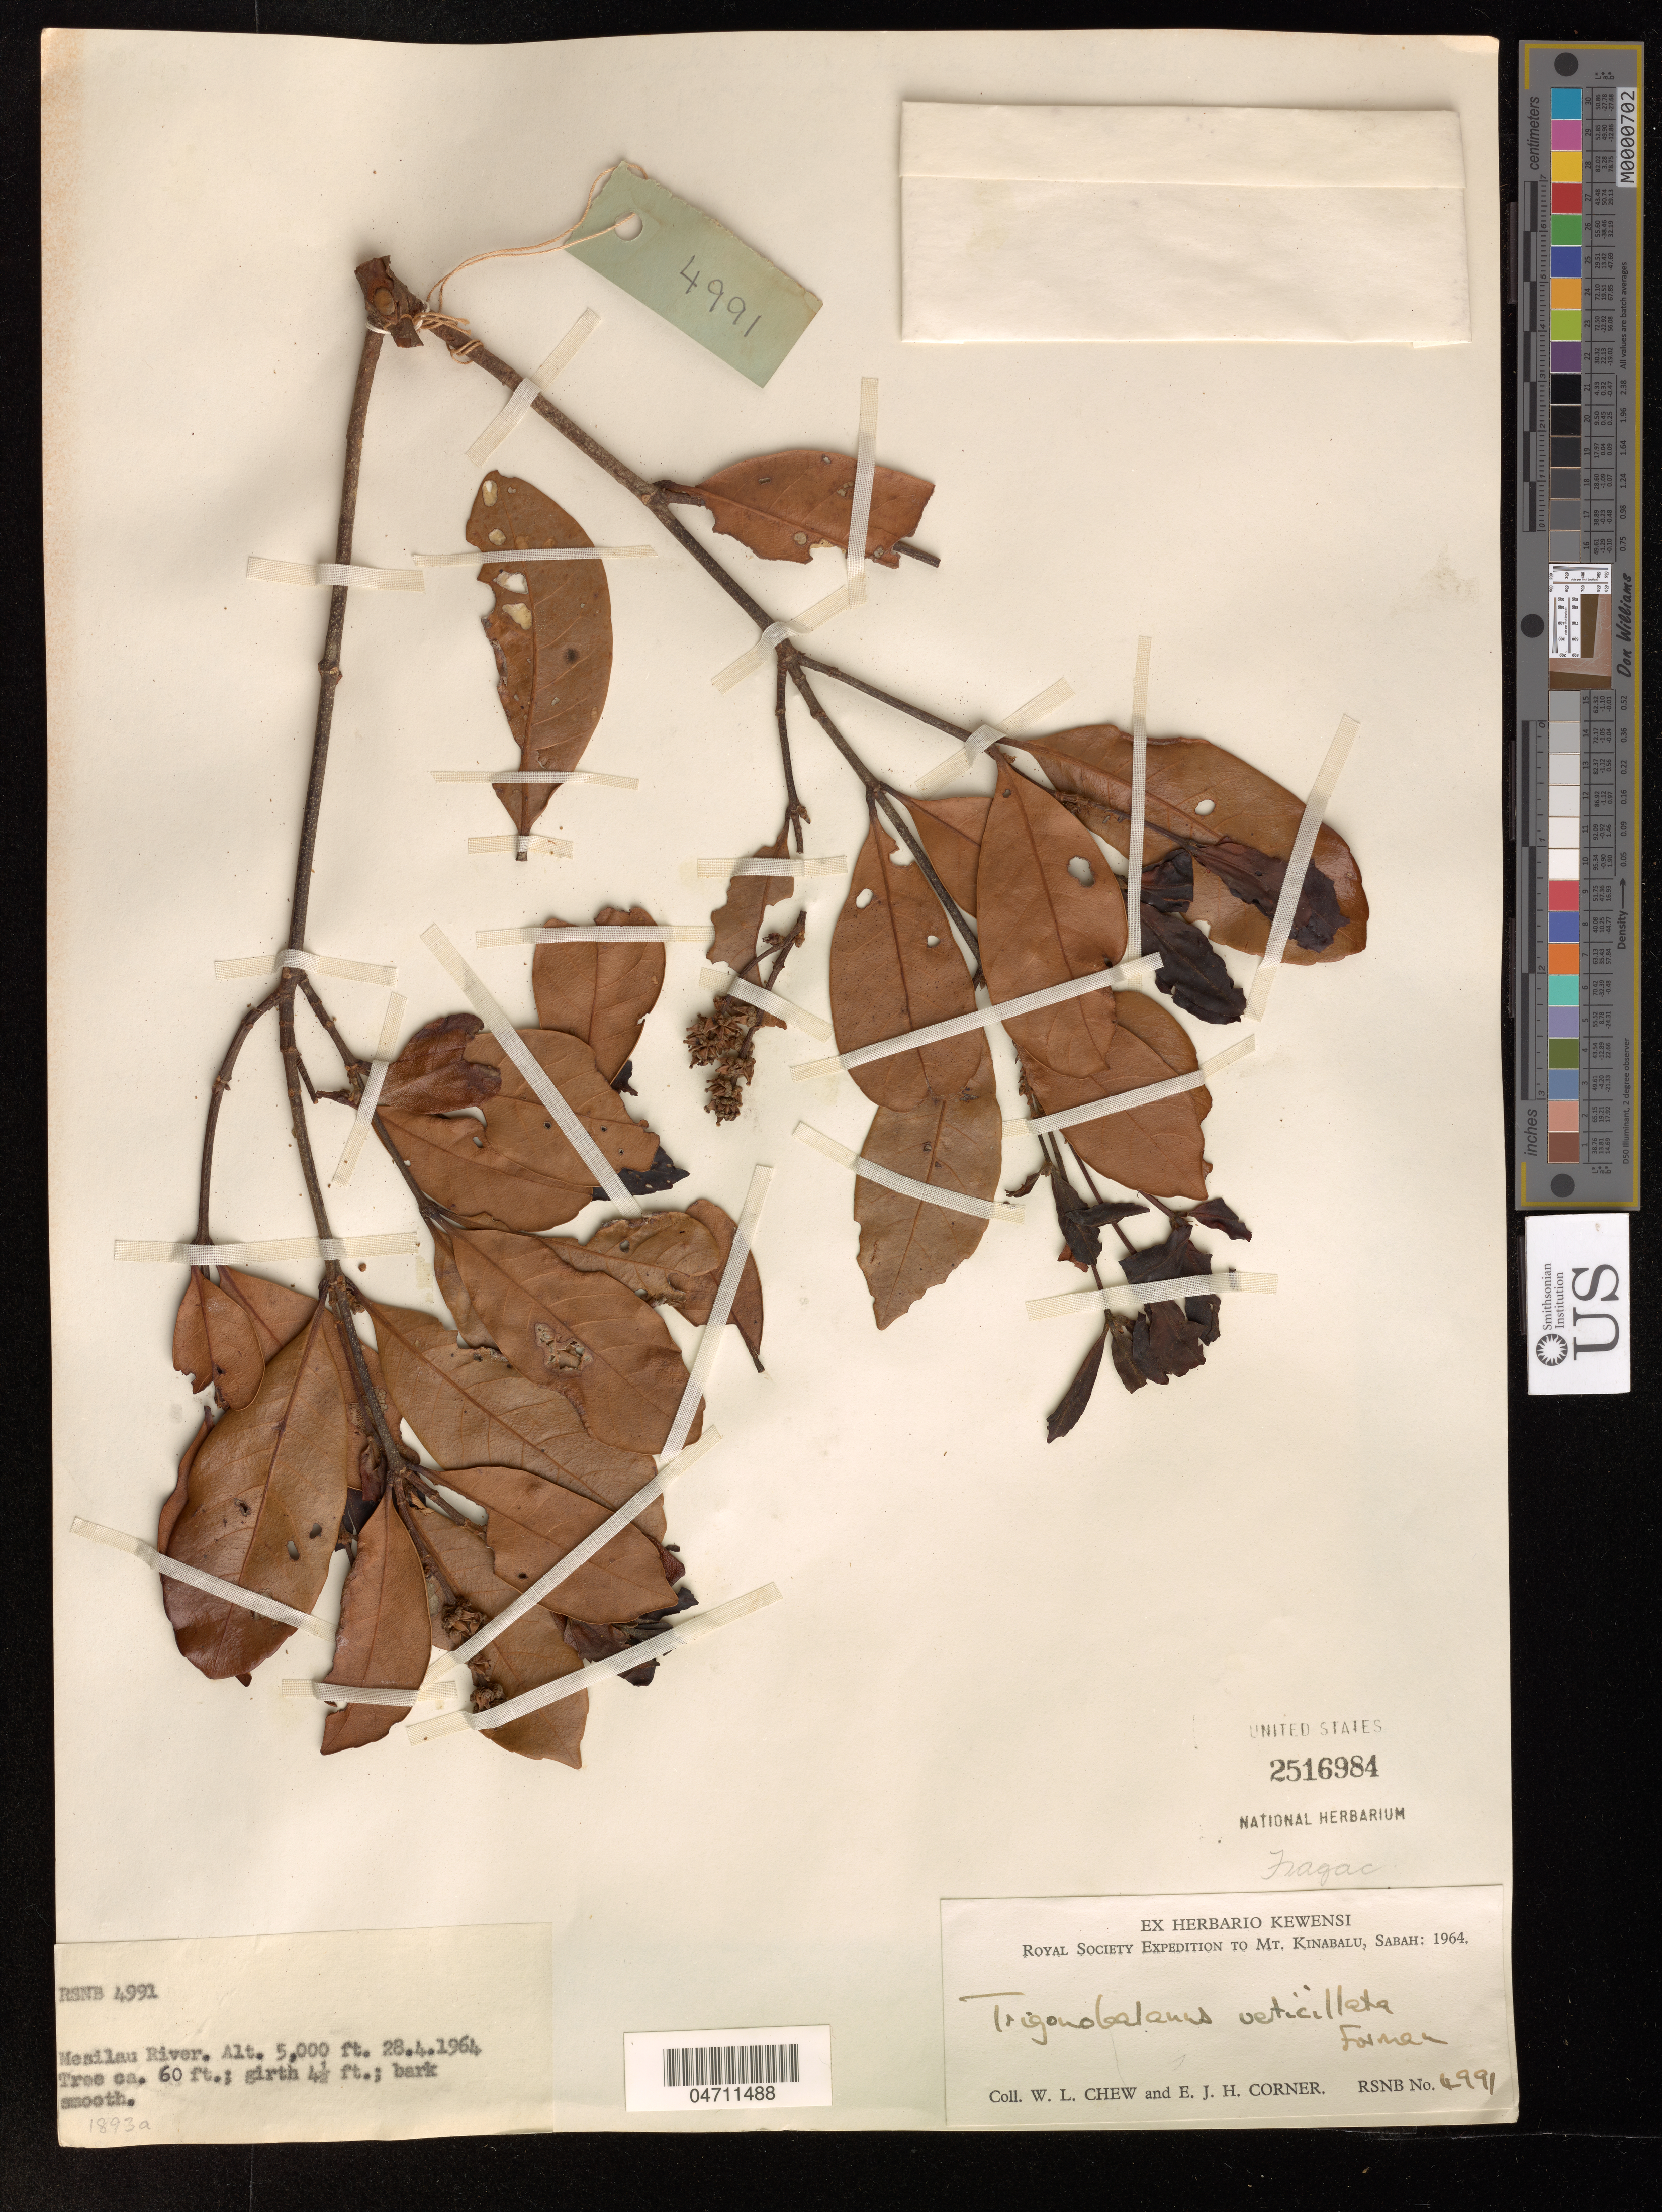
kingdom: Plantae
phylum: Tracheophyta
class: Magnoliopsida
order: Fagales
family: Fagaceae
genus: Trigonobalanus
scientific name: Trigonobalanus verticillata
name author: Forman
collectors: W. Chew & E. Corner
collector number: RSNB4991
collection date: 1964-04-28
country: Malaysia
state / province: Sabah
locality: Mt. Kinabalu, Mesilau River.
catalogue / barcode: US 2516984